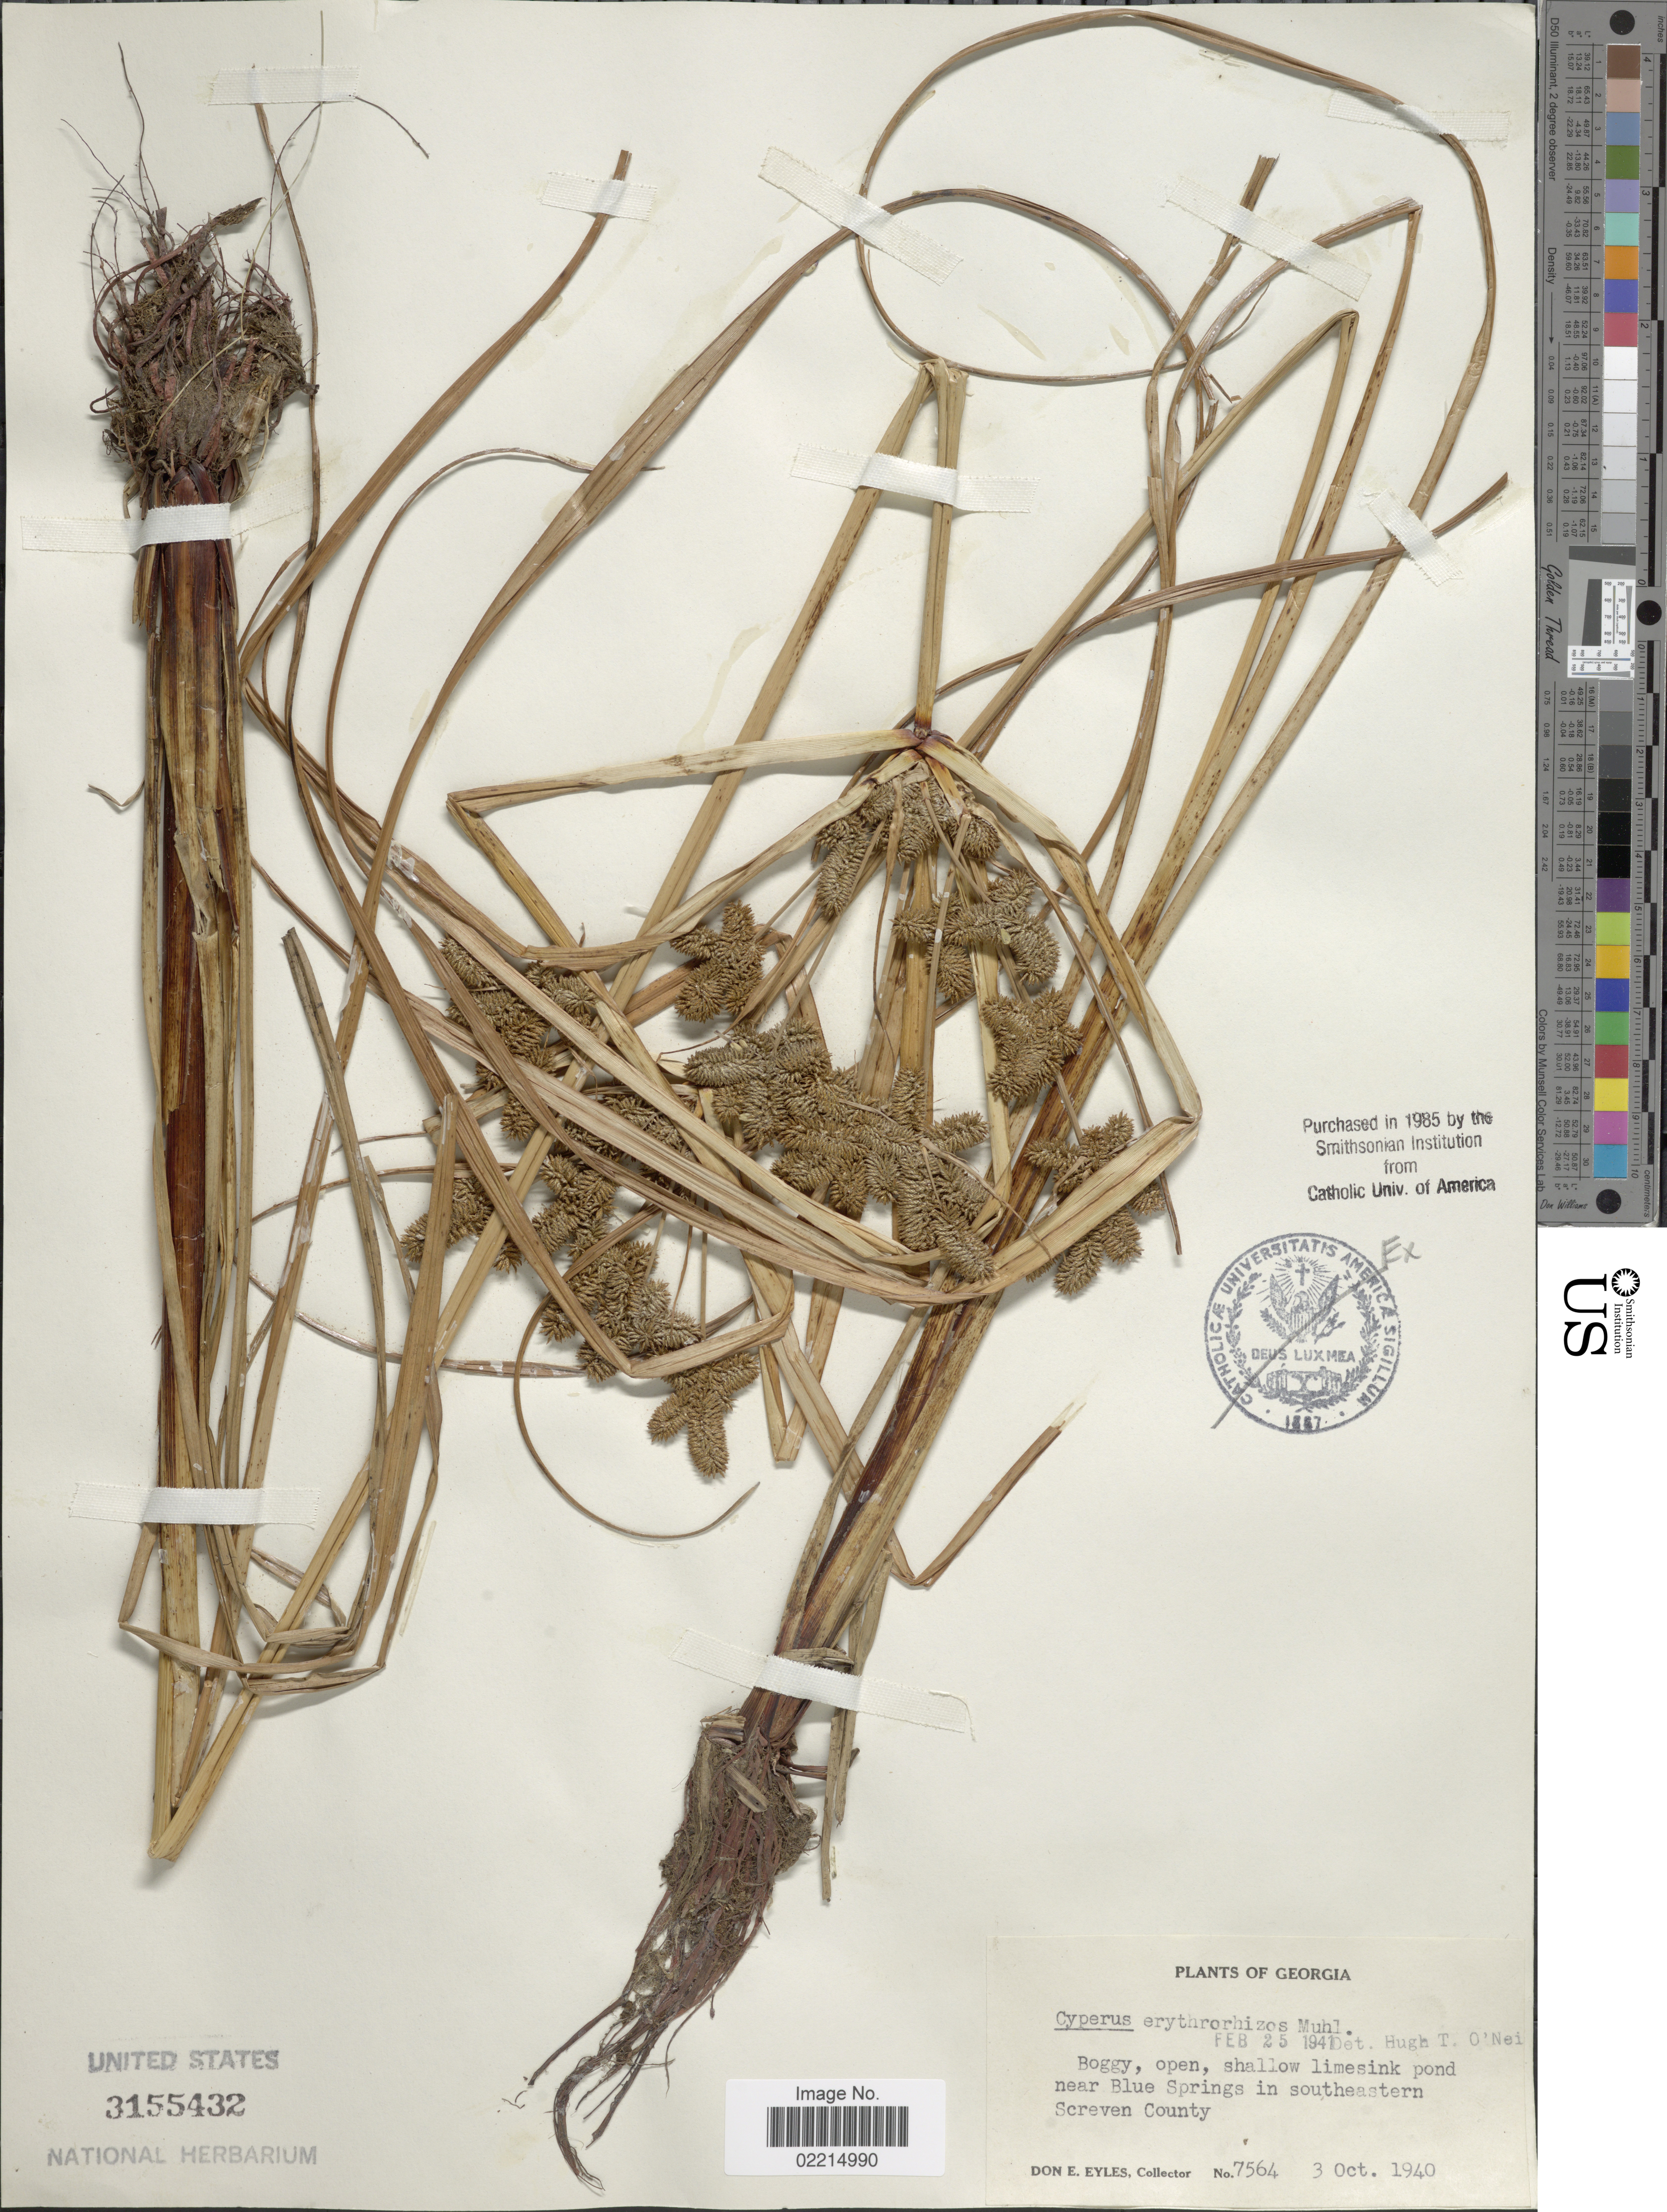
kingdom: Plantae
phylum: Tracheophyta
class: Liliopsida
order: Poales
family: Cyperaceae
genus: Cyperus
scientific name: Cyperus erythrorhizos Muhl.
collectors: D. Eyles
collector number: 7564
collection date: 1940-10-03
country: United States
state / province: Georgia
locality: Boggy, open, shallow limesink pond near Blue Springs in southeastern Screven County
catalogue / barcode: US 3155432